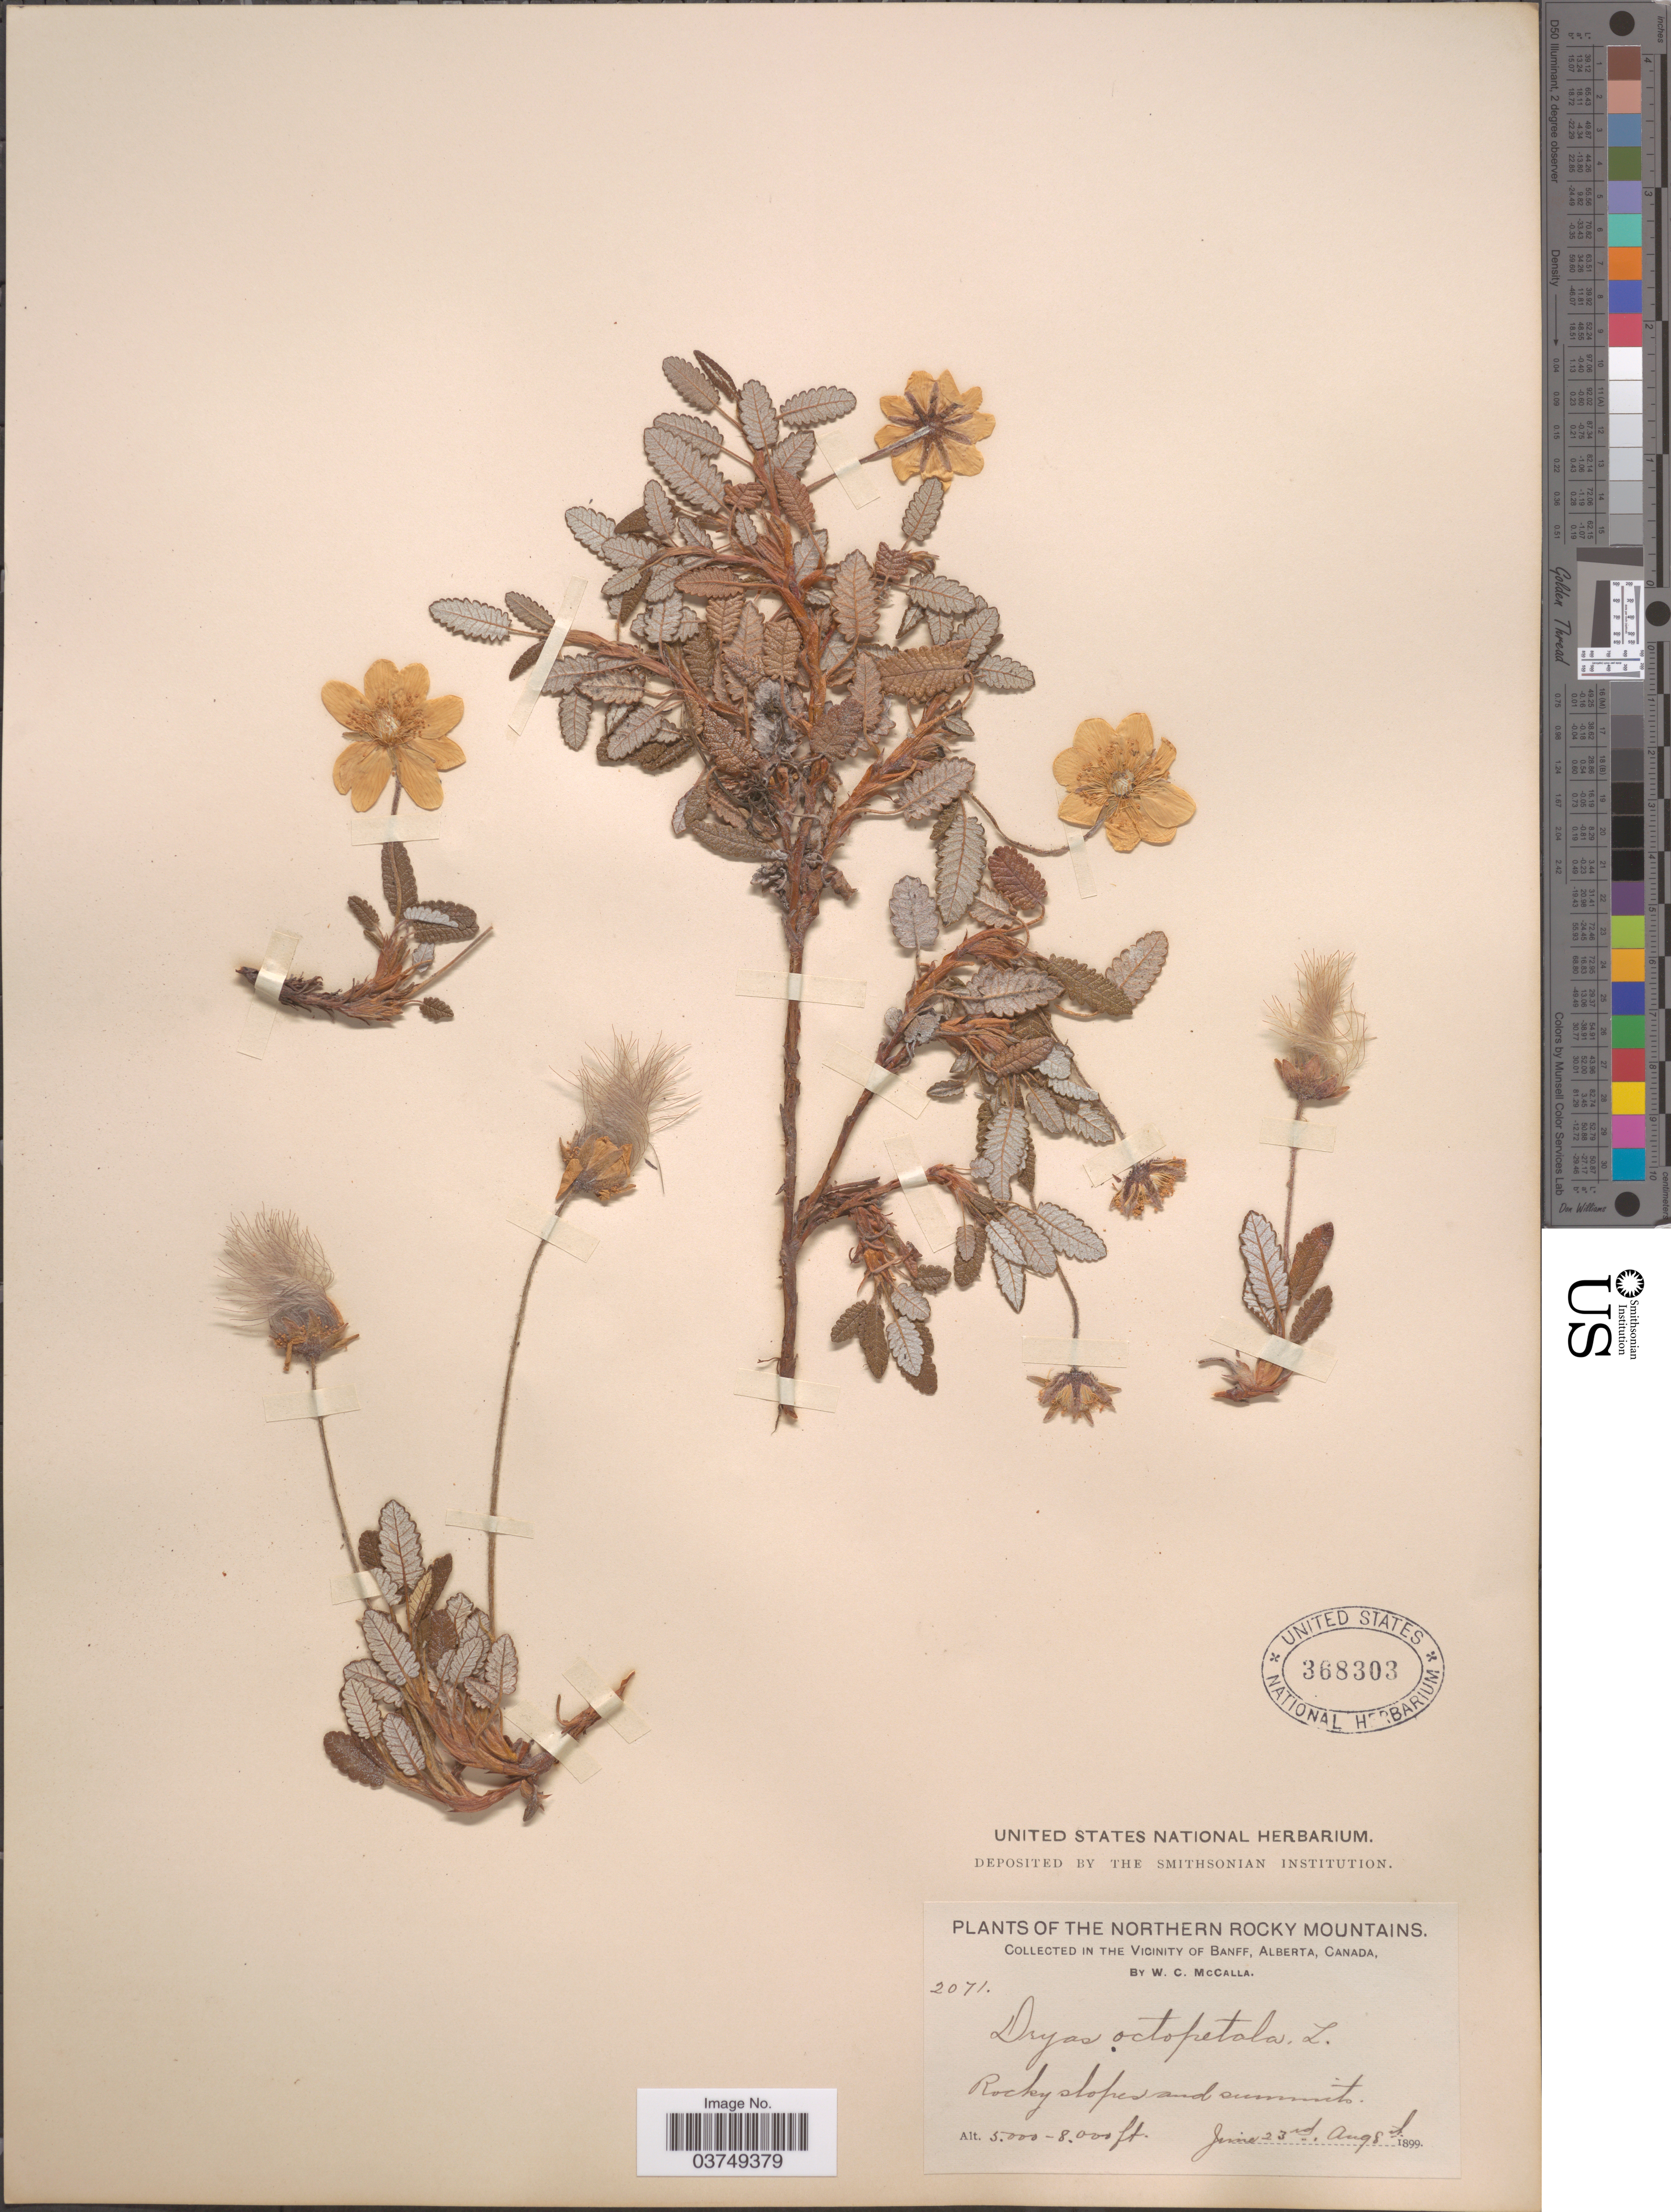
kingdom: Plantae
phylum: Tracheophyta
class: Magnoliopsida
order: Rosales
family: Rosaceae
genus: Dryas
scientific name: Dryas hookeriana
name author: Juz.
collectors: W. McCalla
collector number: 2071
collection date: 1899-06-23/1899-08-08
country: Canada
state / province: Alberta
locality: The Northern Rocky Mountains. In the vicinity of Banff. Rocky slopes and summits.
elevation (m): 1524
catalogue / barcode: US 368303